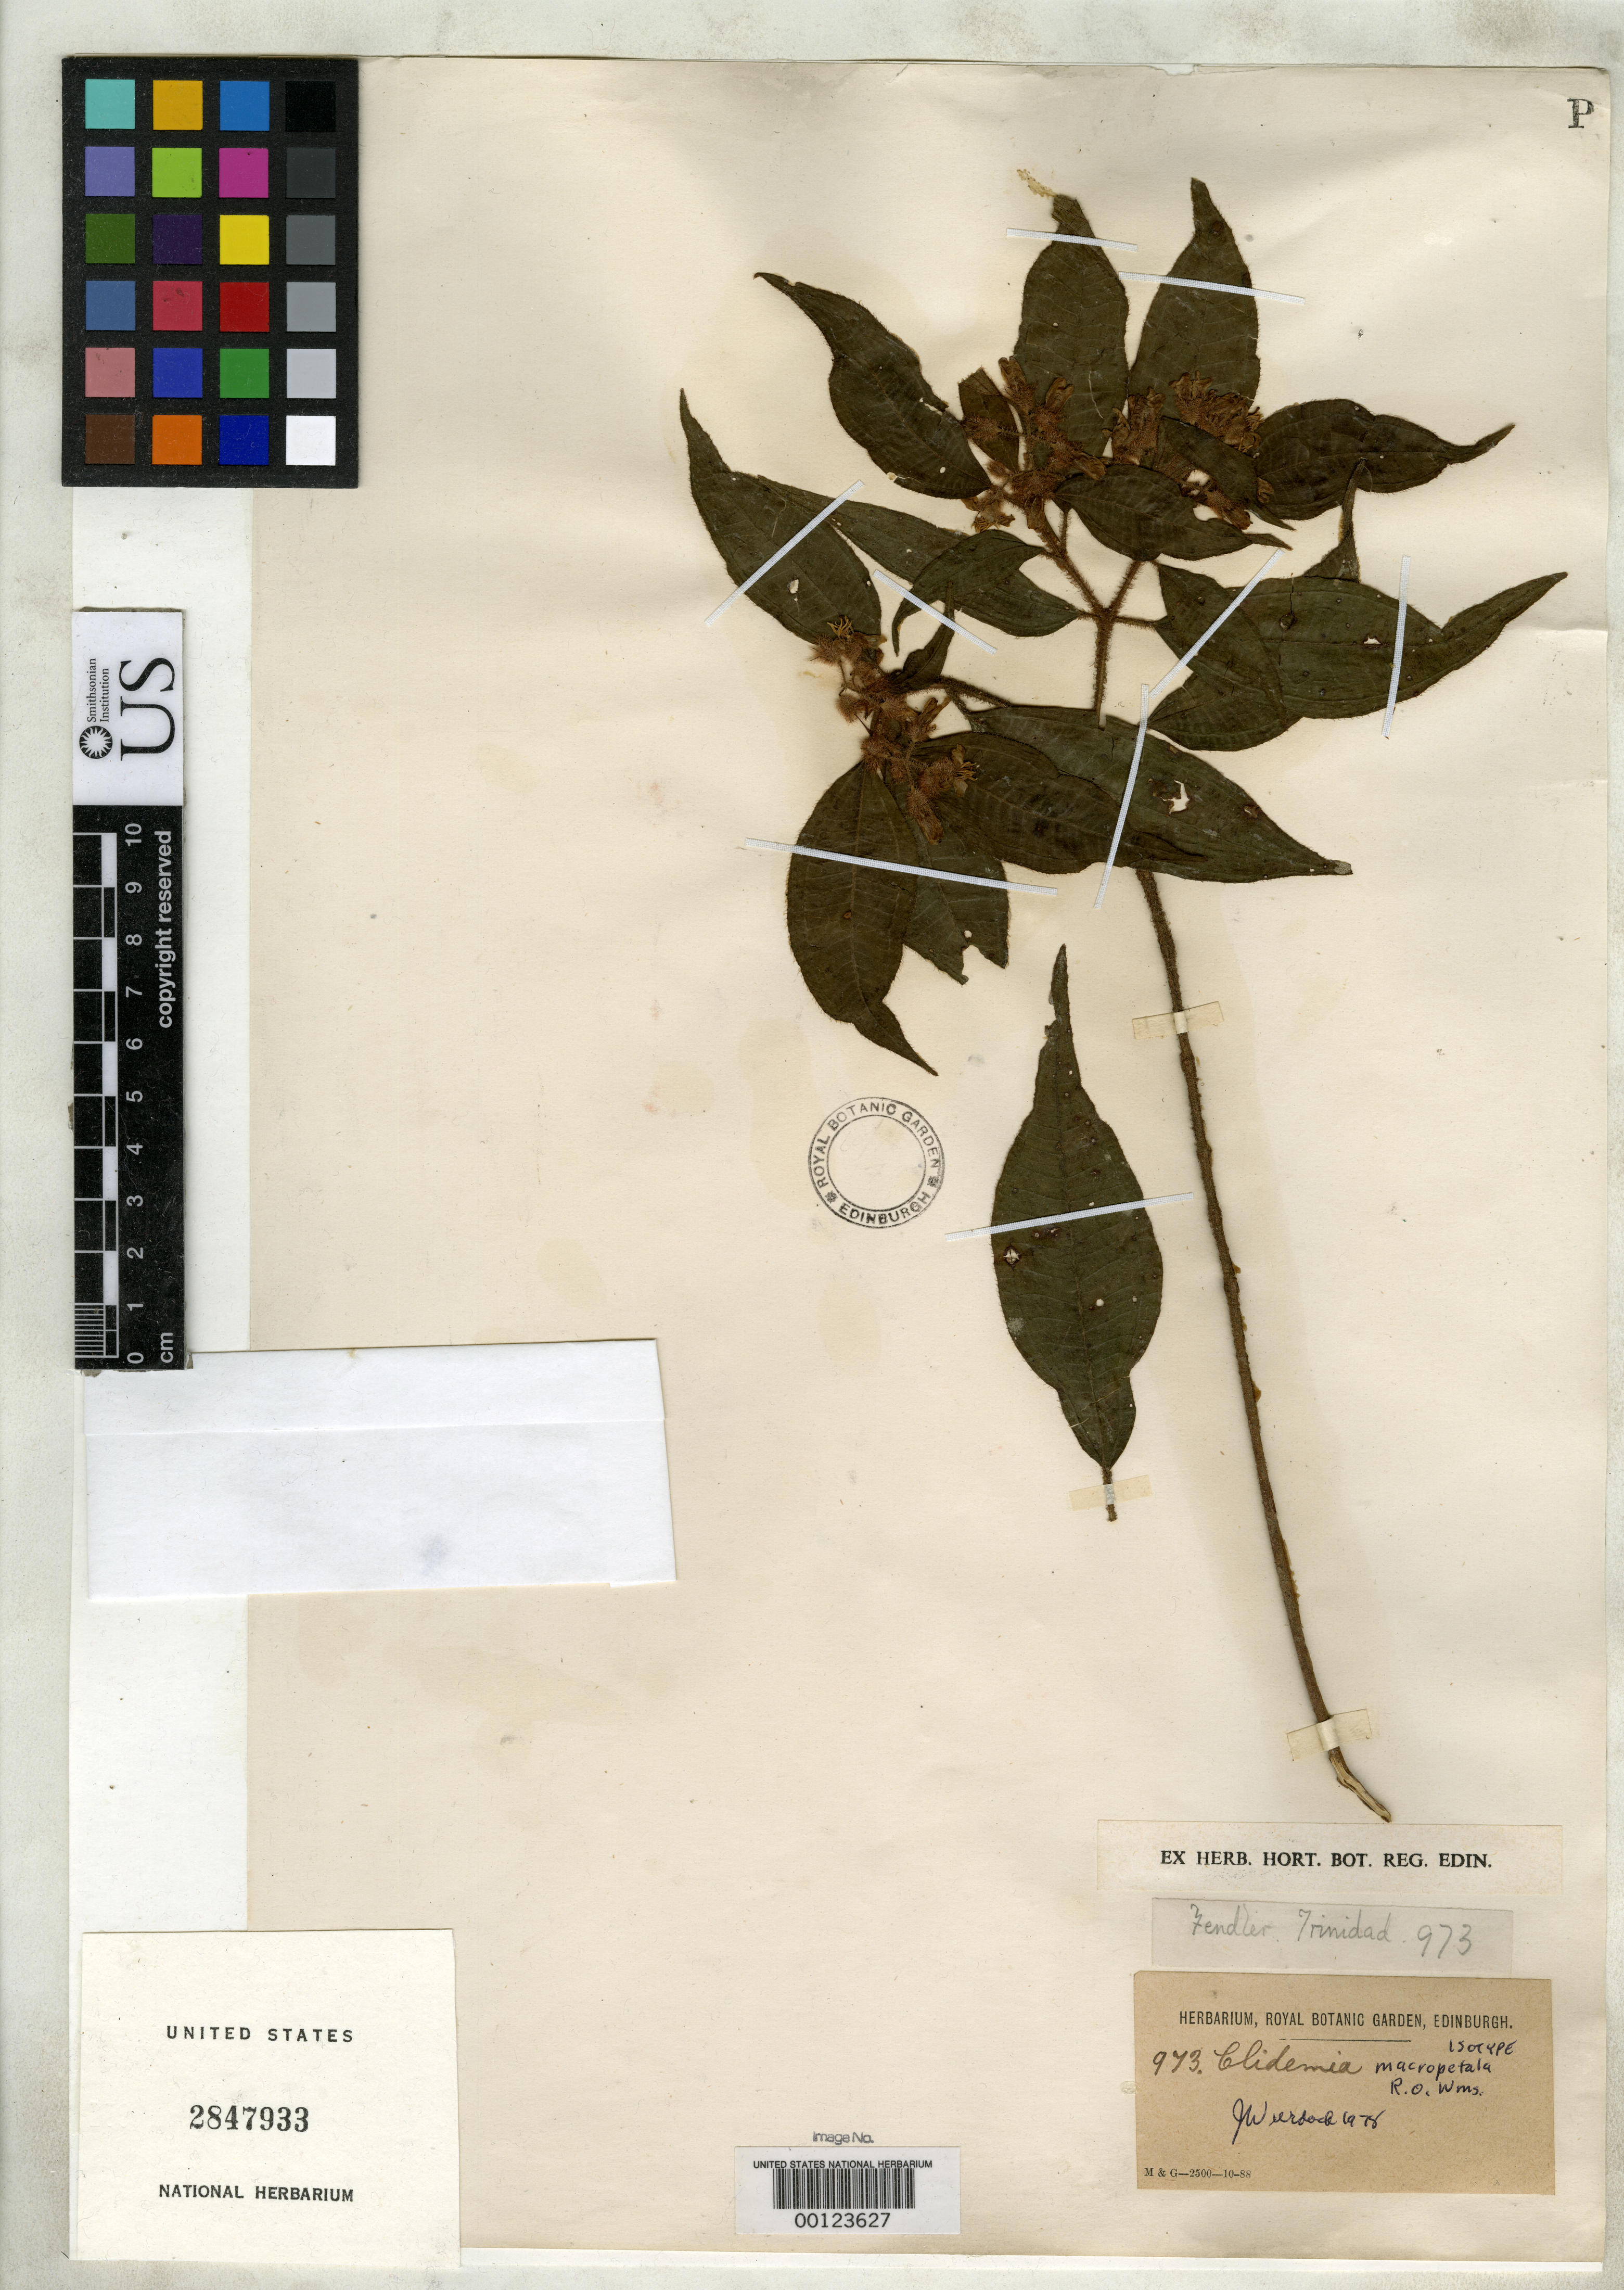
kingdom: Plantae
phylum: Tracheophyta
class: Magnoliopsida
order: Myrtales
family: Melastomataceae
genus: Clidemia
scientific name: Clidemia macropetala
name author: R.O. Williams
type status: Isotype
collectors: A. Fendler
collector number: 973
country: Trinidad and Tobago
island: Trinidad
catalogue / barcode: US 2847933